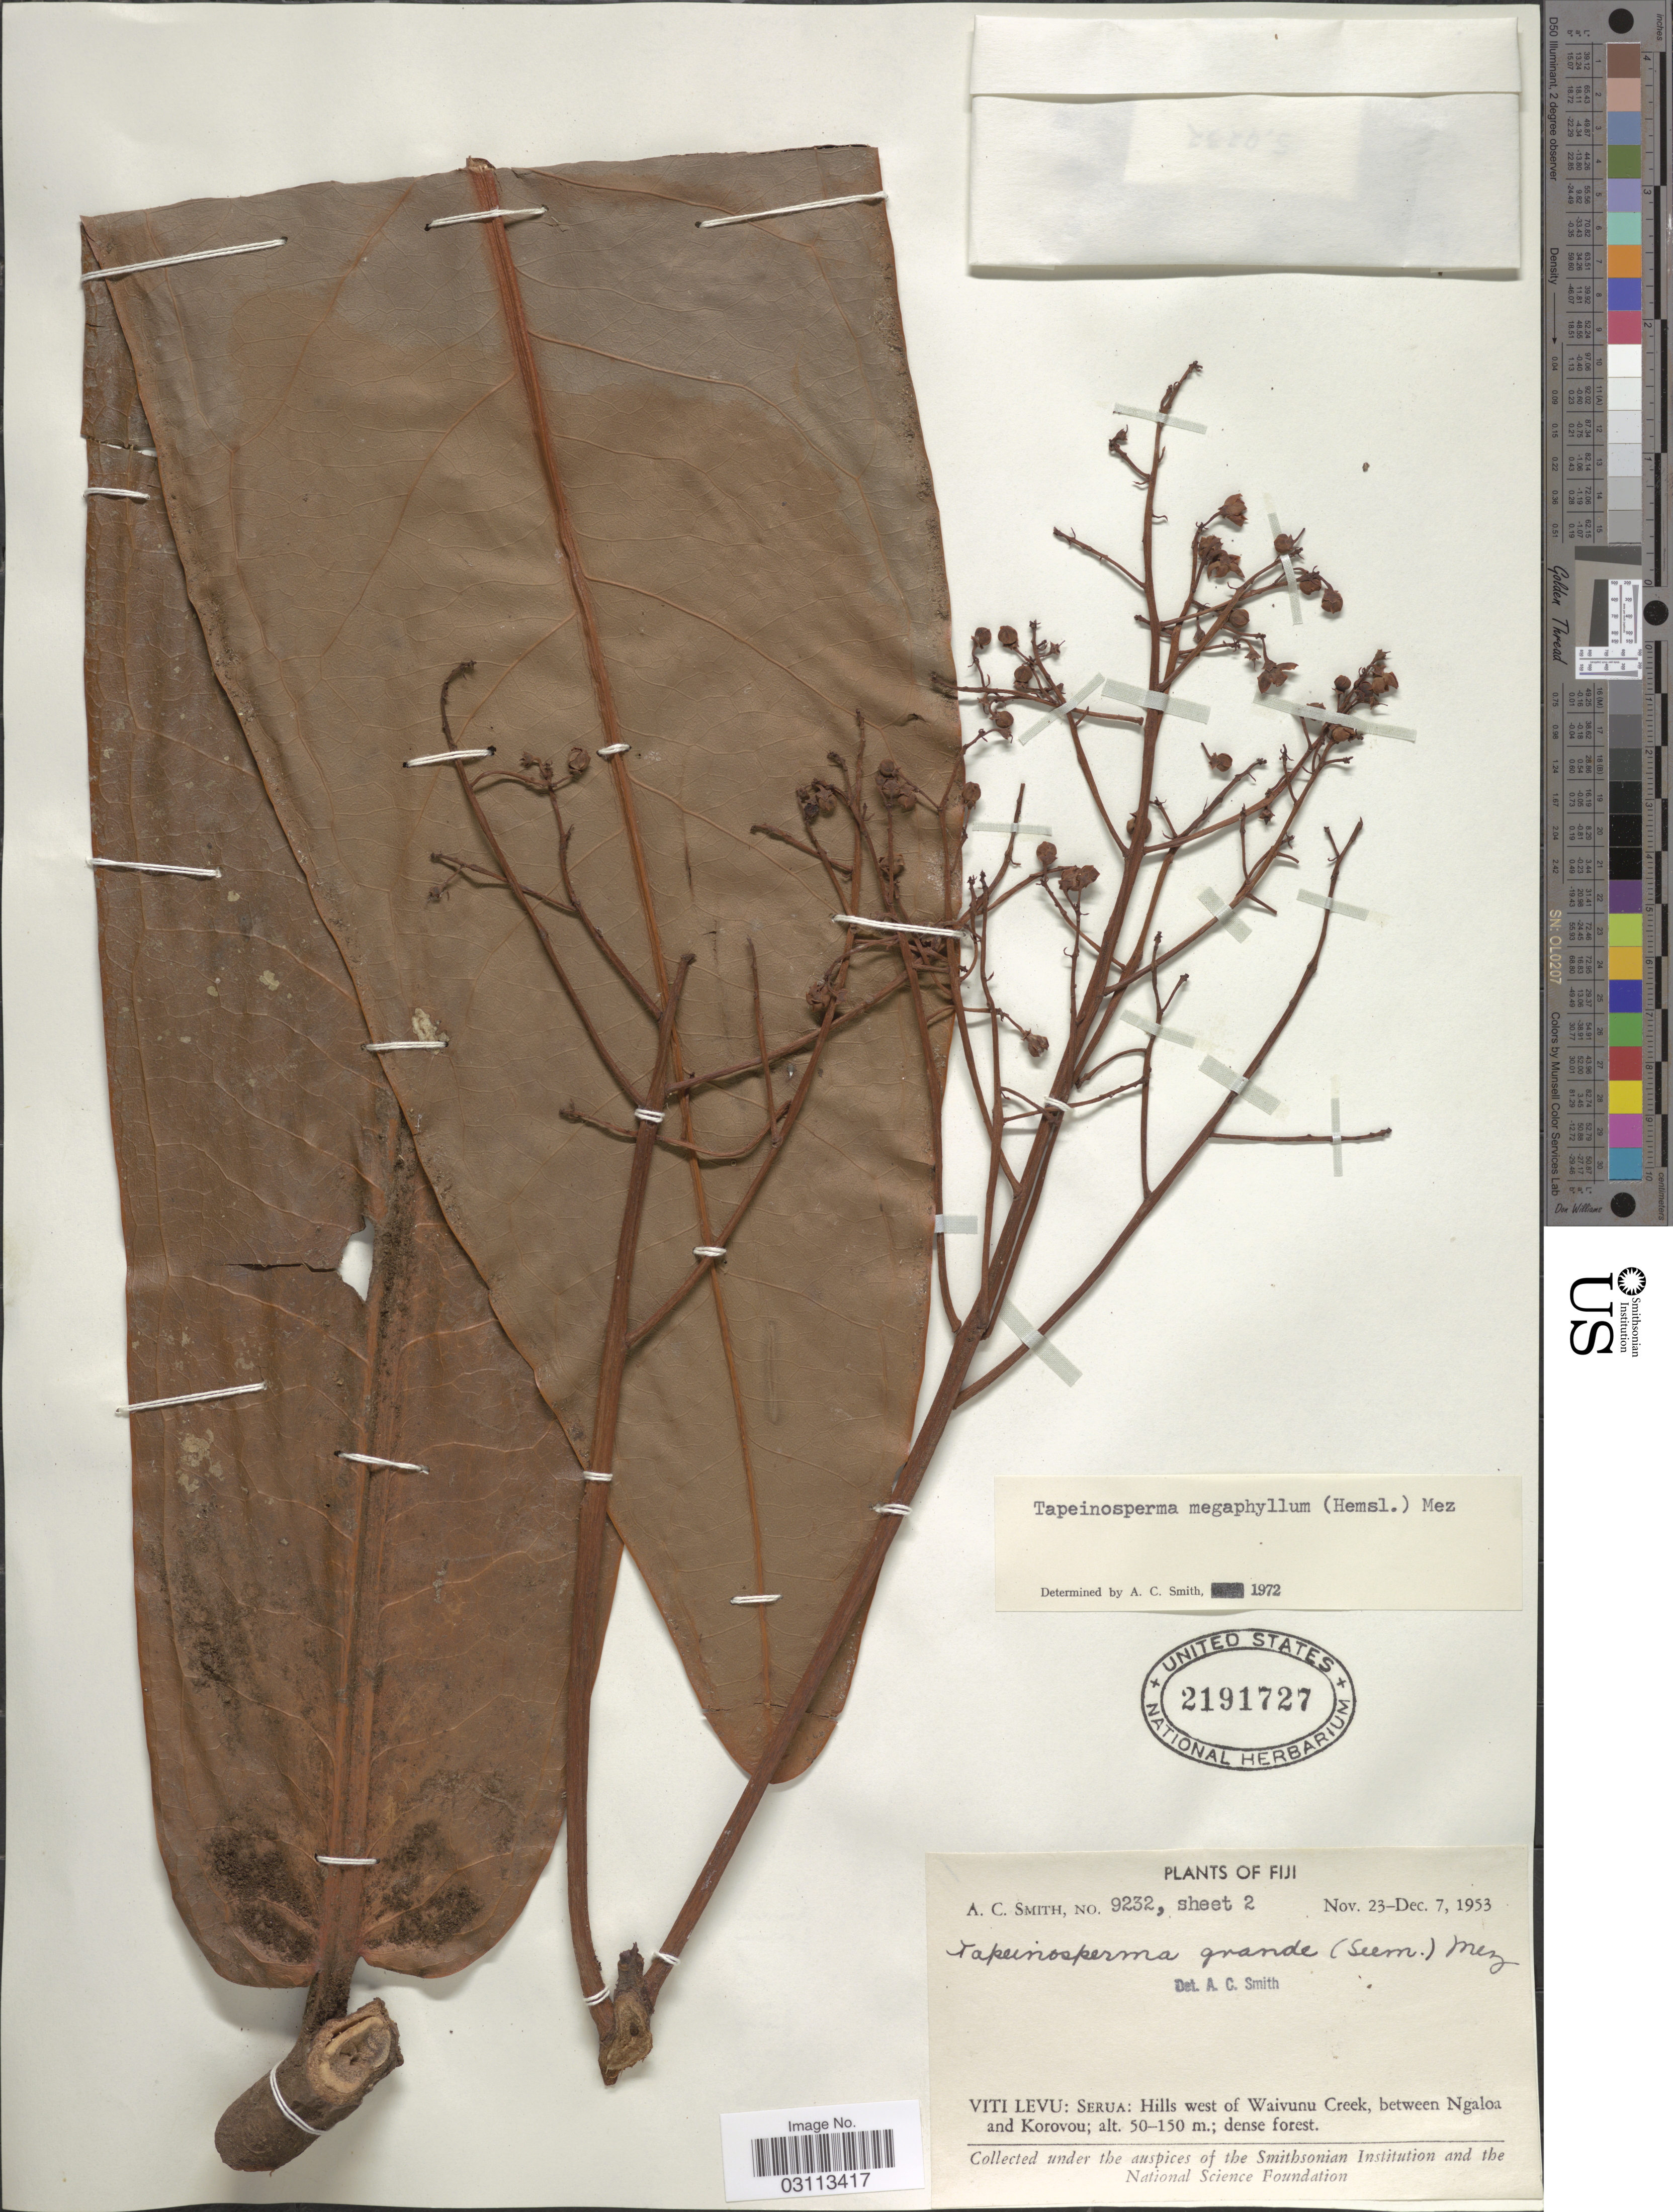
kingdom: Plantae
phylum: Tracheophyta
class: Magnoliopsida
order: Ericales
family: Primulaceae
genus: Tapeinosperma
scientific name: Tapeinosperma megaphyllum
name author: (Hemsl.) Mez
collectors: A. C. Smith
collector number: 9232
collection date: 1953-11-23/1953-12-07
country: Fiji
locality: Viti Levu: Serua: Hills west of Waivunu Creek, between Ngaloa and Korovou.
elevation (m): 50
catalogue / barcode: US 2191727